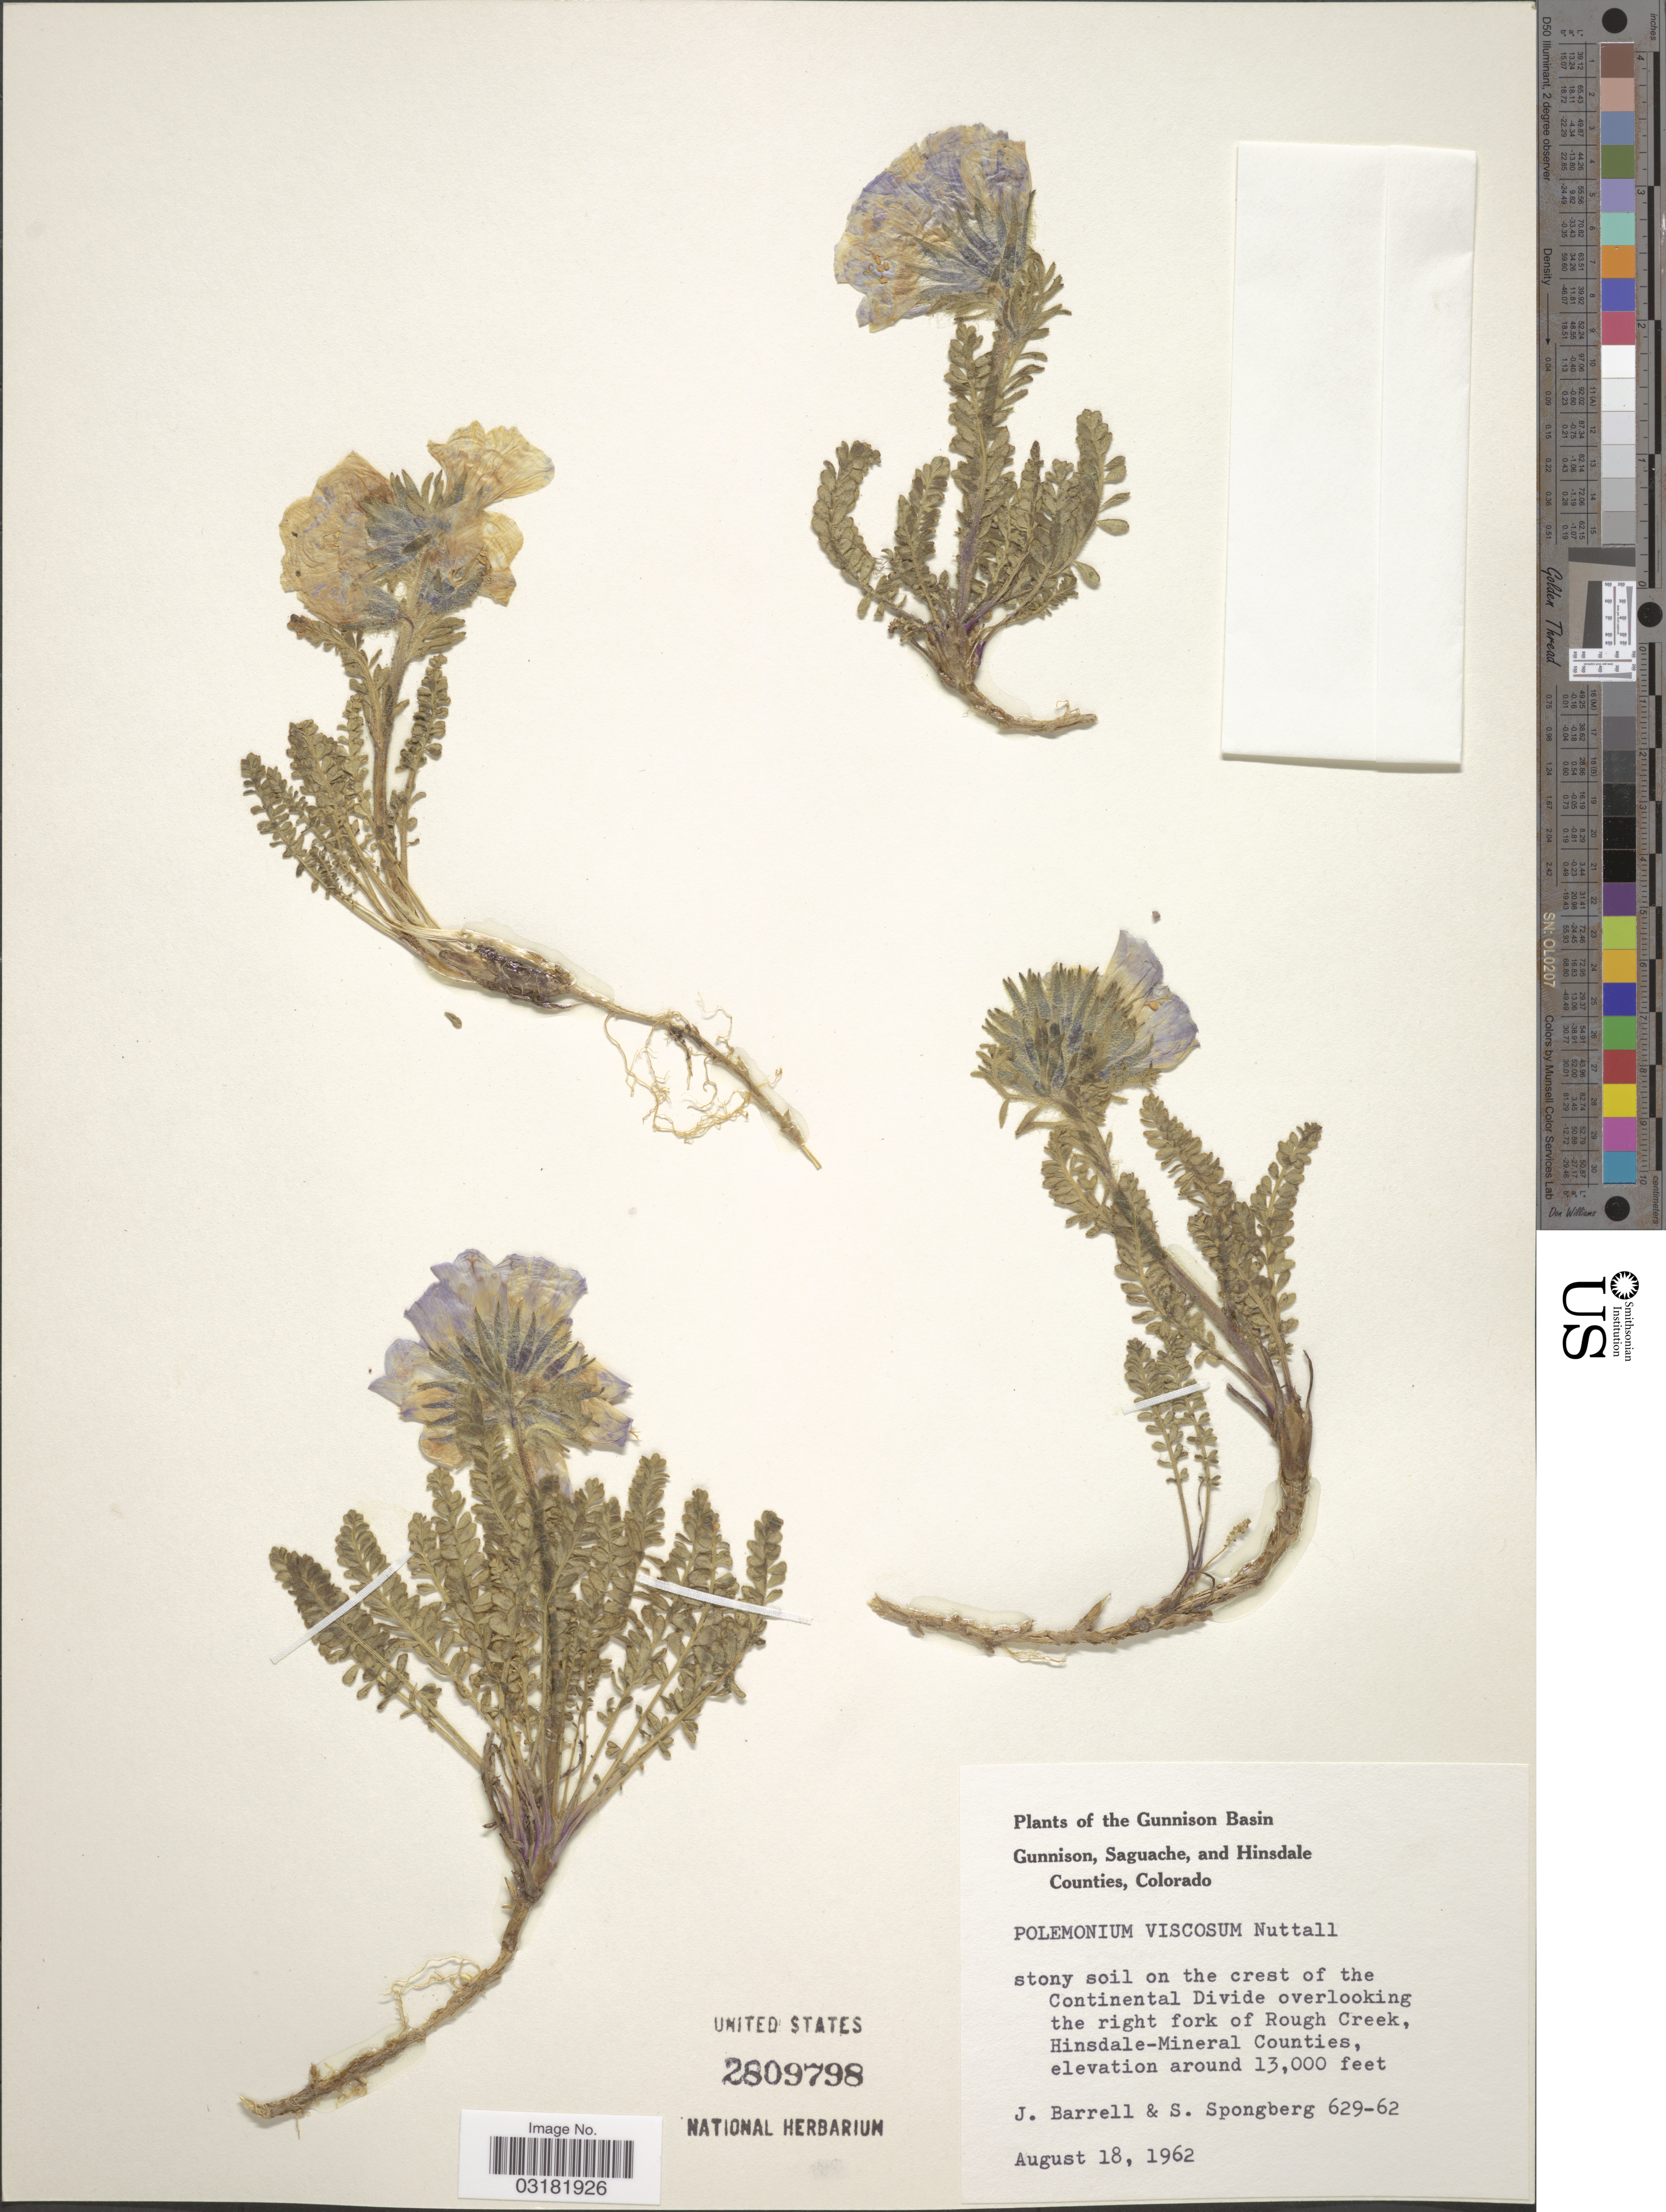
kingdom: Plantae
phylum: Tracheophyta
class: Magnoliopsida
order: Ericales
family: Polemoniaceae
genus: Polemonium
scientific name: Polemonium viscosum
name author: Nutt.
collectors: J. Barrell & S. A.Spongberg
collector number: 629-62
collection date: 1962-08-18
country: United States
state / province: Colorado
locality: The Gunnison Basin, Gunnison, Saguache, and Hinsdale Counties, stony soil on the crest of the Continental Divide overlooking the right fork of Rough Creek, Hindale-Mineral Counties.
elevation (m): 3962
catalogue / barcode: US 2809798